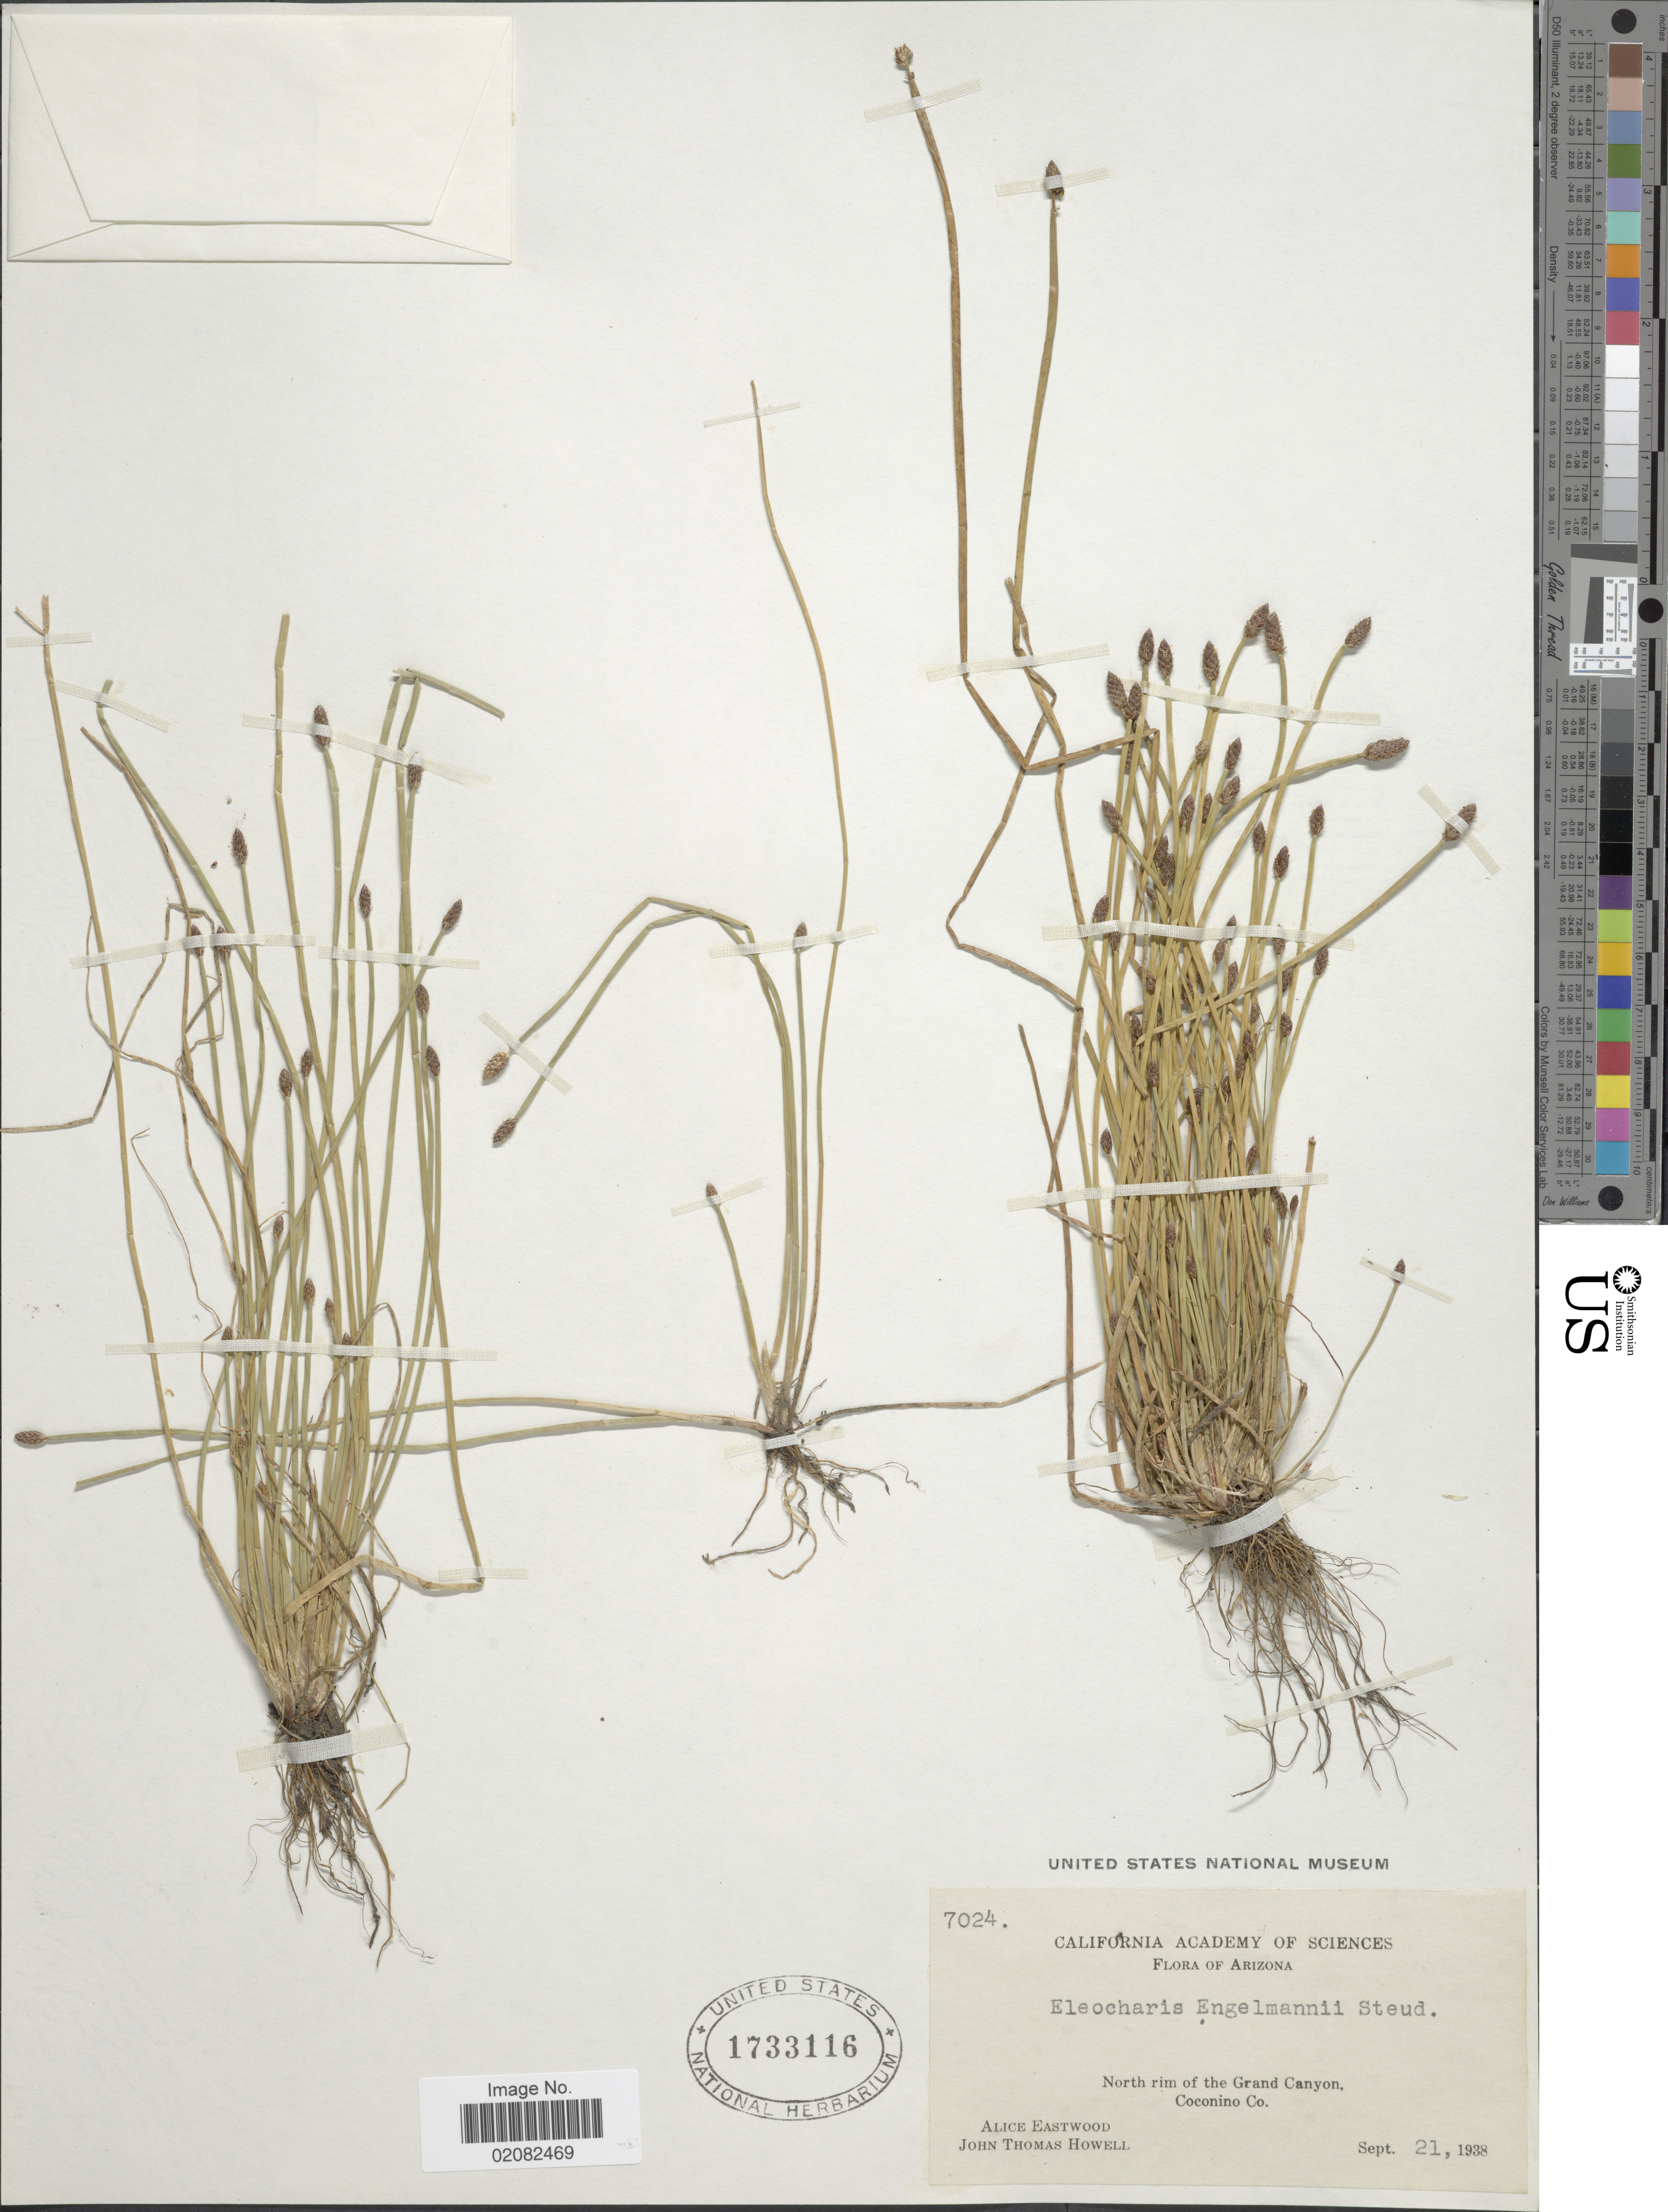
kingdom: Plantae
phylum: Tracheophyta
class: Liliopsida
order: Poales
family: Cyperaceae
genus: Eleocharis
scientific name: Eleocharis engelmannii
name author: Steud.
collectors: A. Eastwood & J. T. Howell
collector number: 7024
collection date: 1938-09-21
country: United States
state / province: Arizona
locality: North rim of the Grand Canyon, Coconino Co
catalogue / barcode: US 1733116